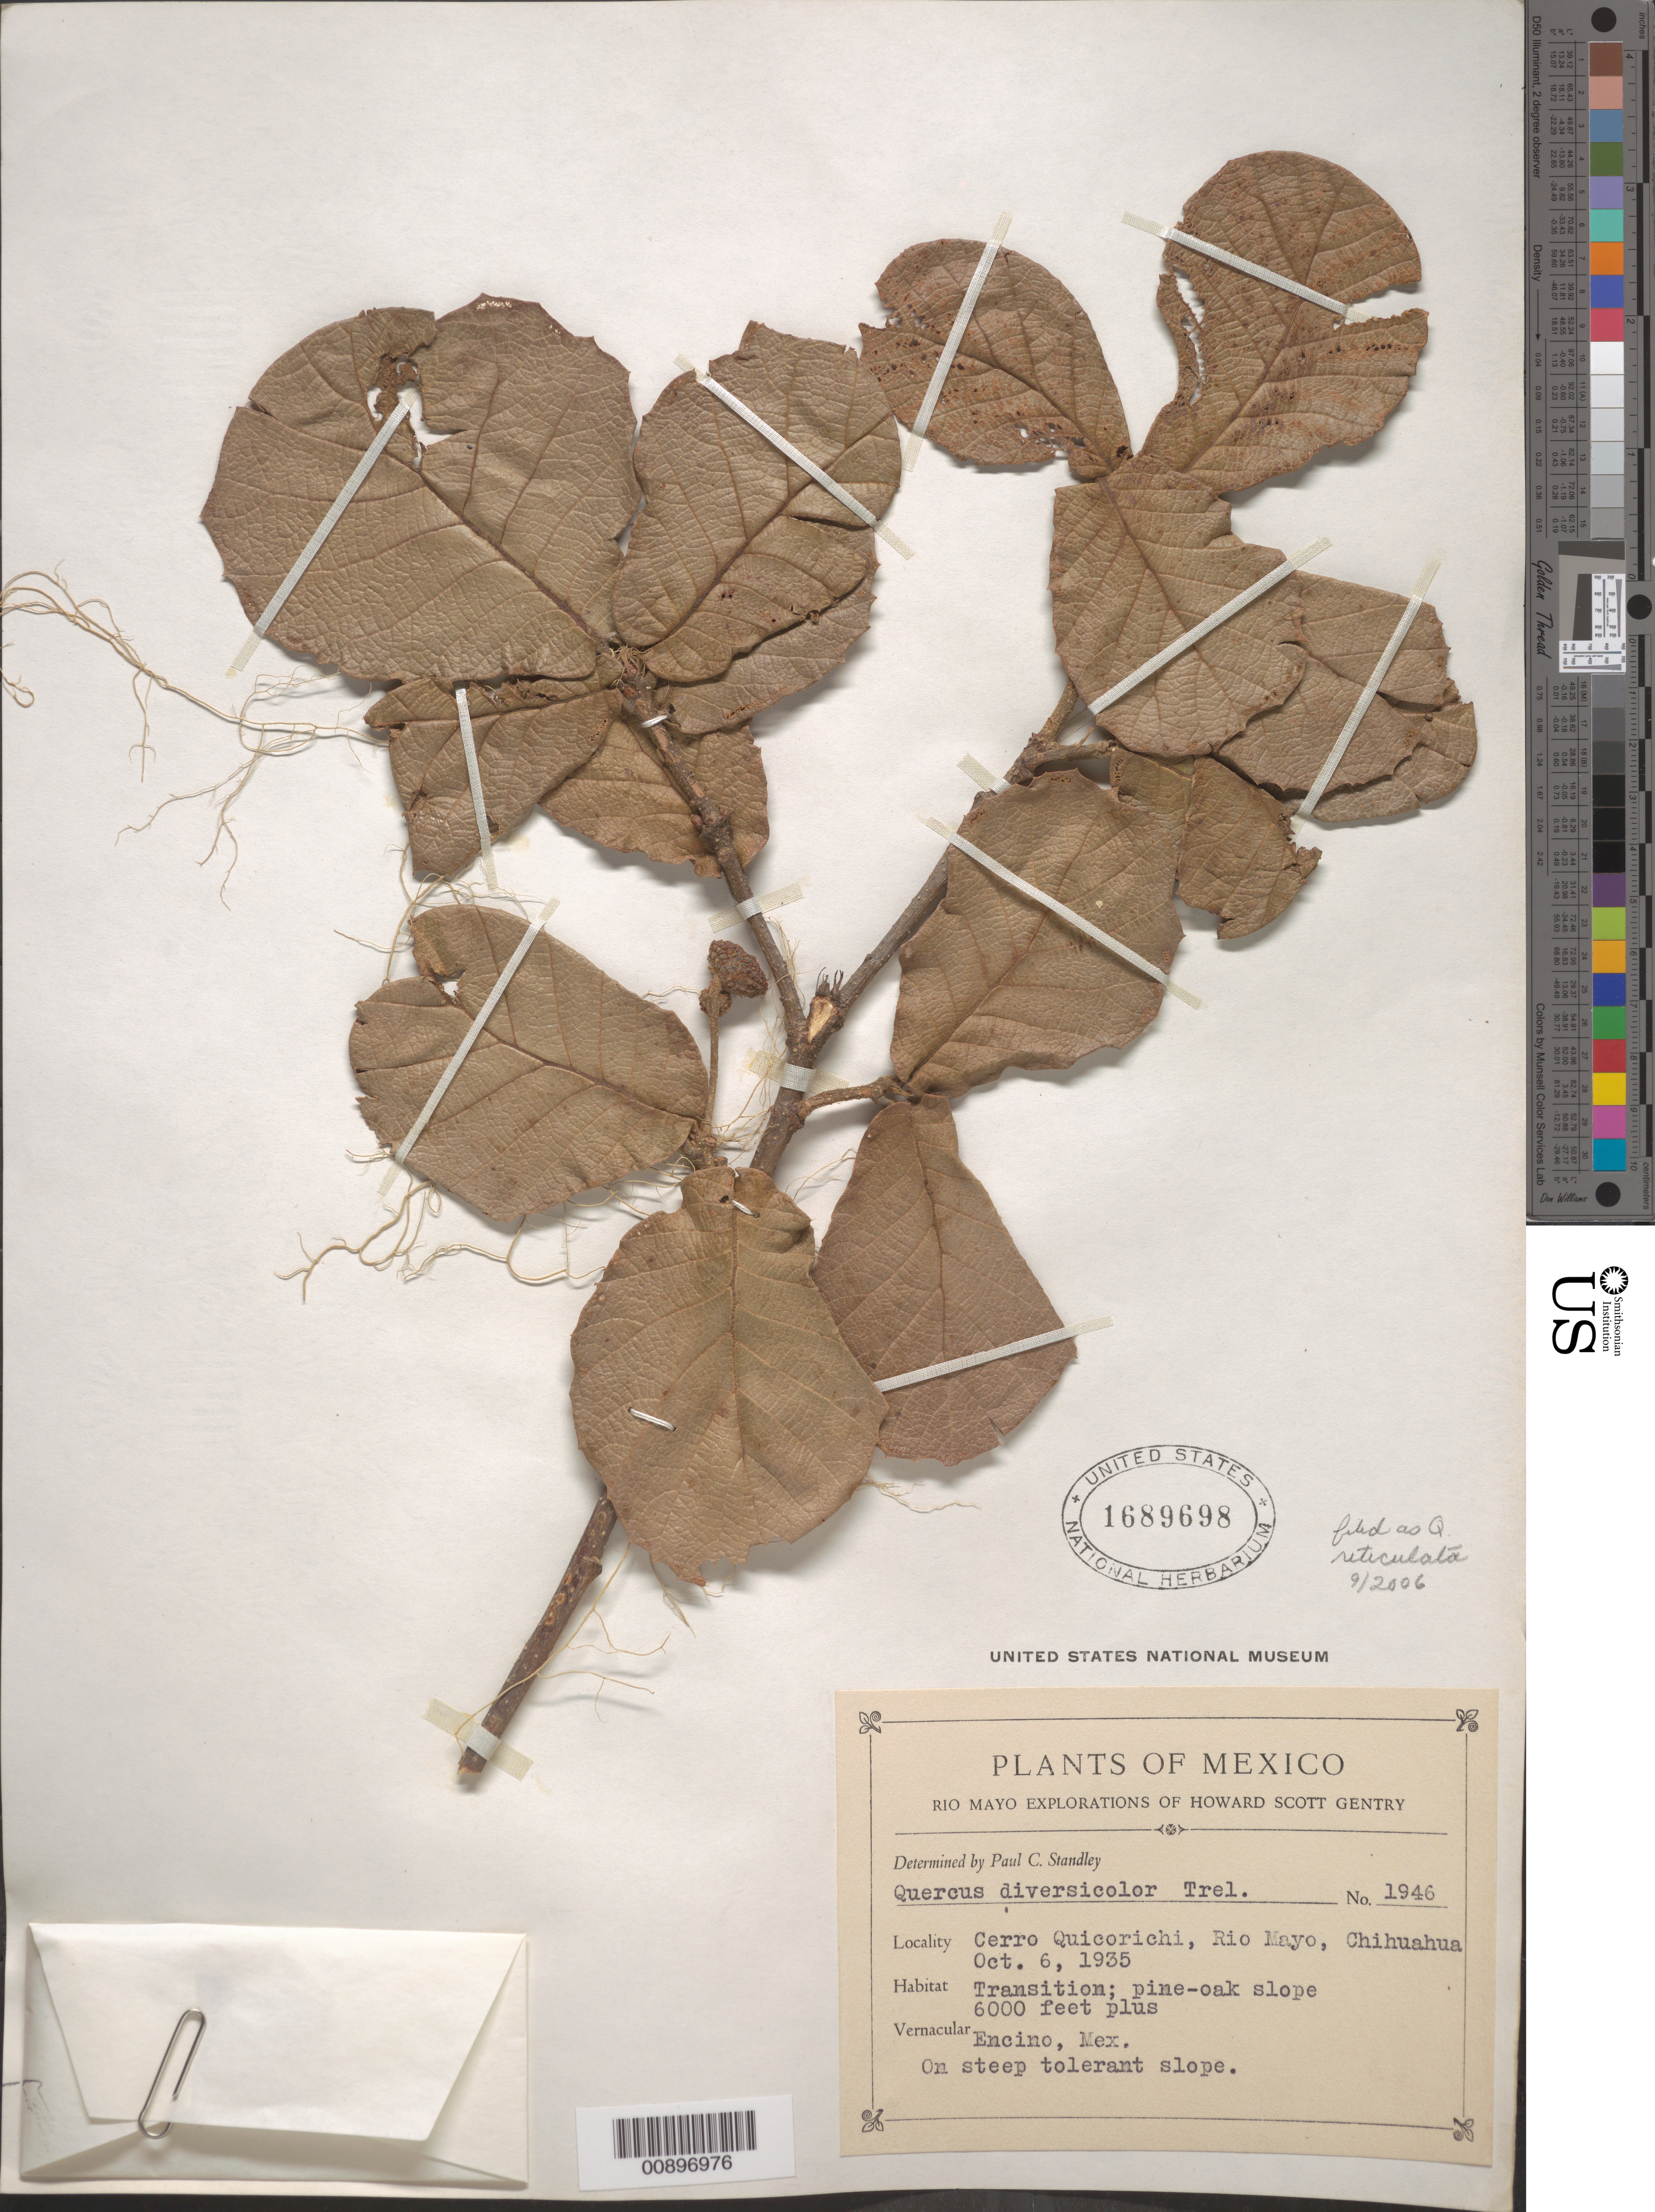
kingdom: Plantae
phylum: Tracheophyta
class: Magnoliopsida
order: Fagales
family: Fagaceae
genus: Quercus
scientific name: Quercus reticulata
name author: Humb. & Bonpl.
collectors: H. S. Gentry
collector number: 1946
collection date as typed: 06 Oct 1935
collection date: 1935-10-06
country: Mexico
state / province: Chihuahua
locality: Cerro Quicorichi, Río Mayo, Chihuahua.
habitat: Transition; pine-oak slope. On steep tolerant slope.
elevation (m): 1829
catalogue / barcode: US 1689698